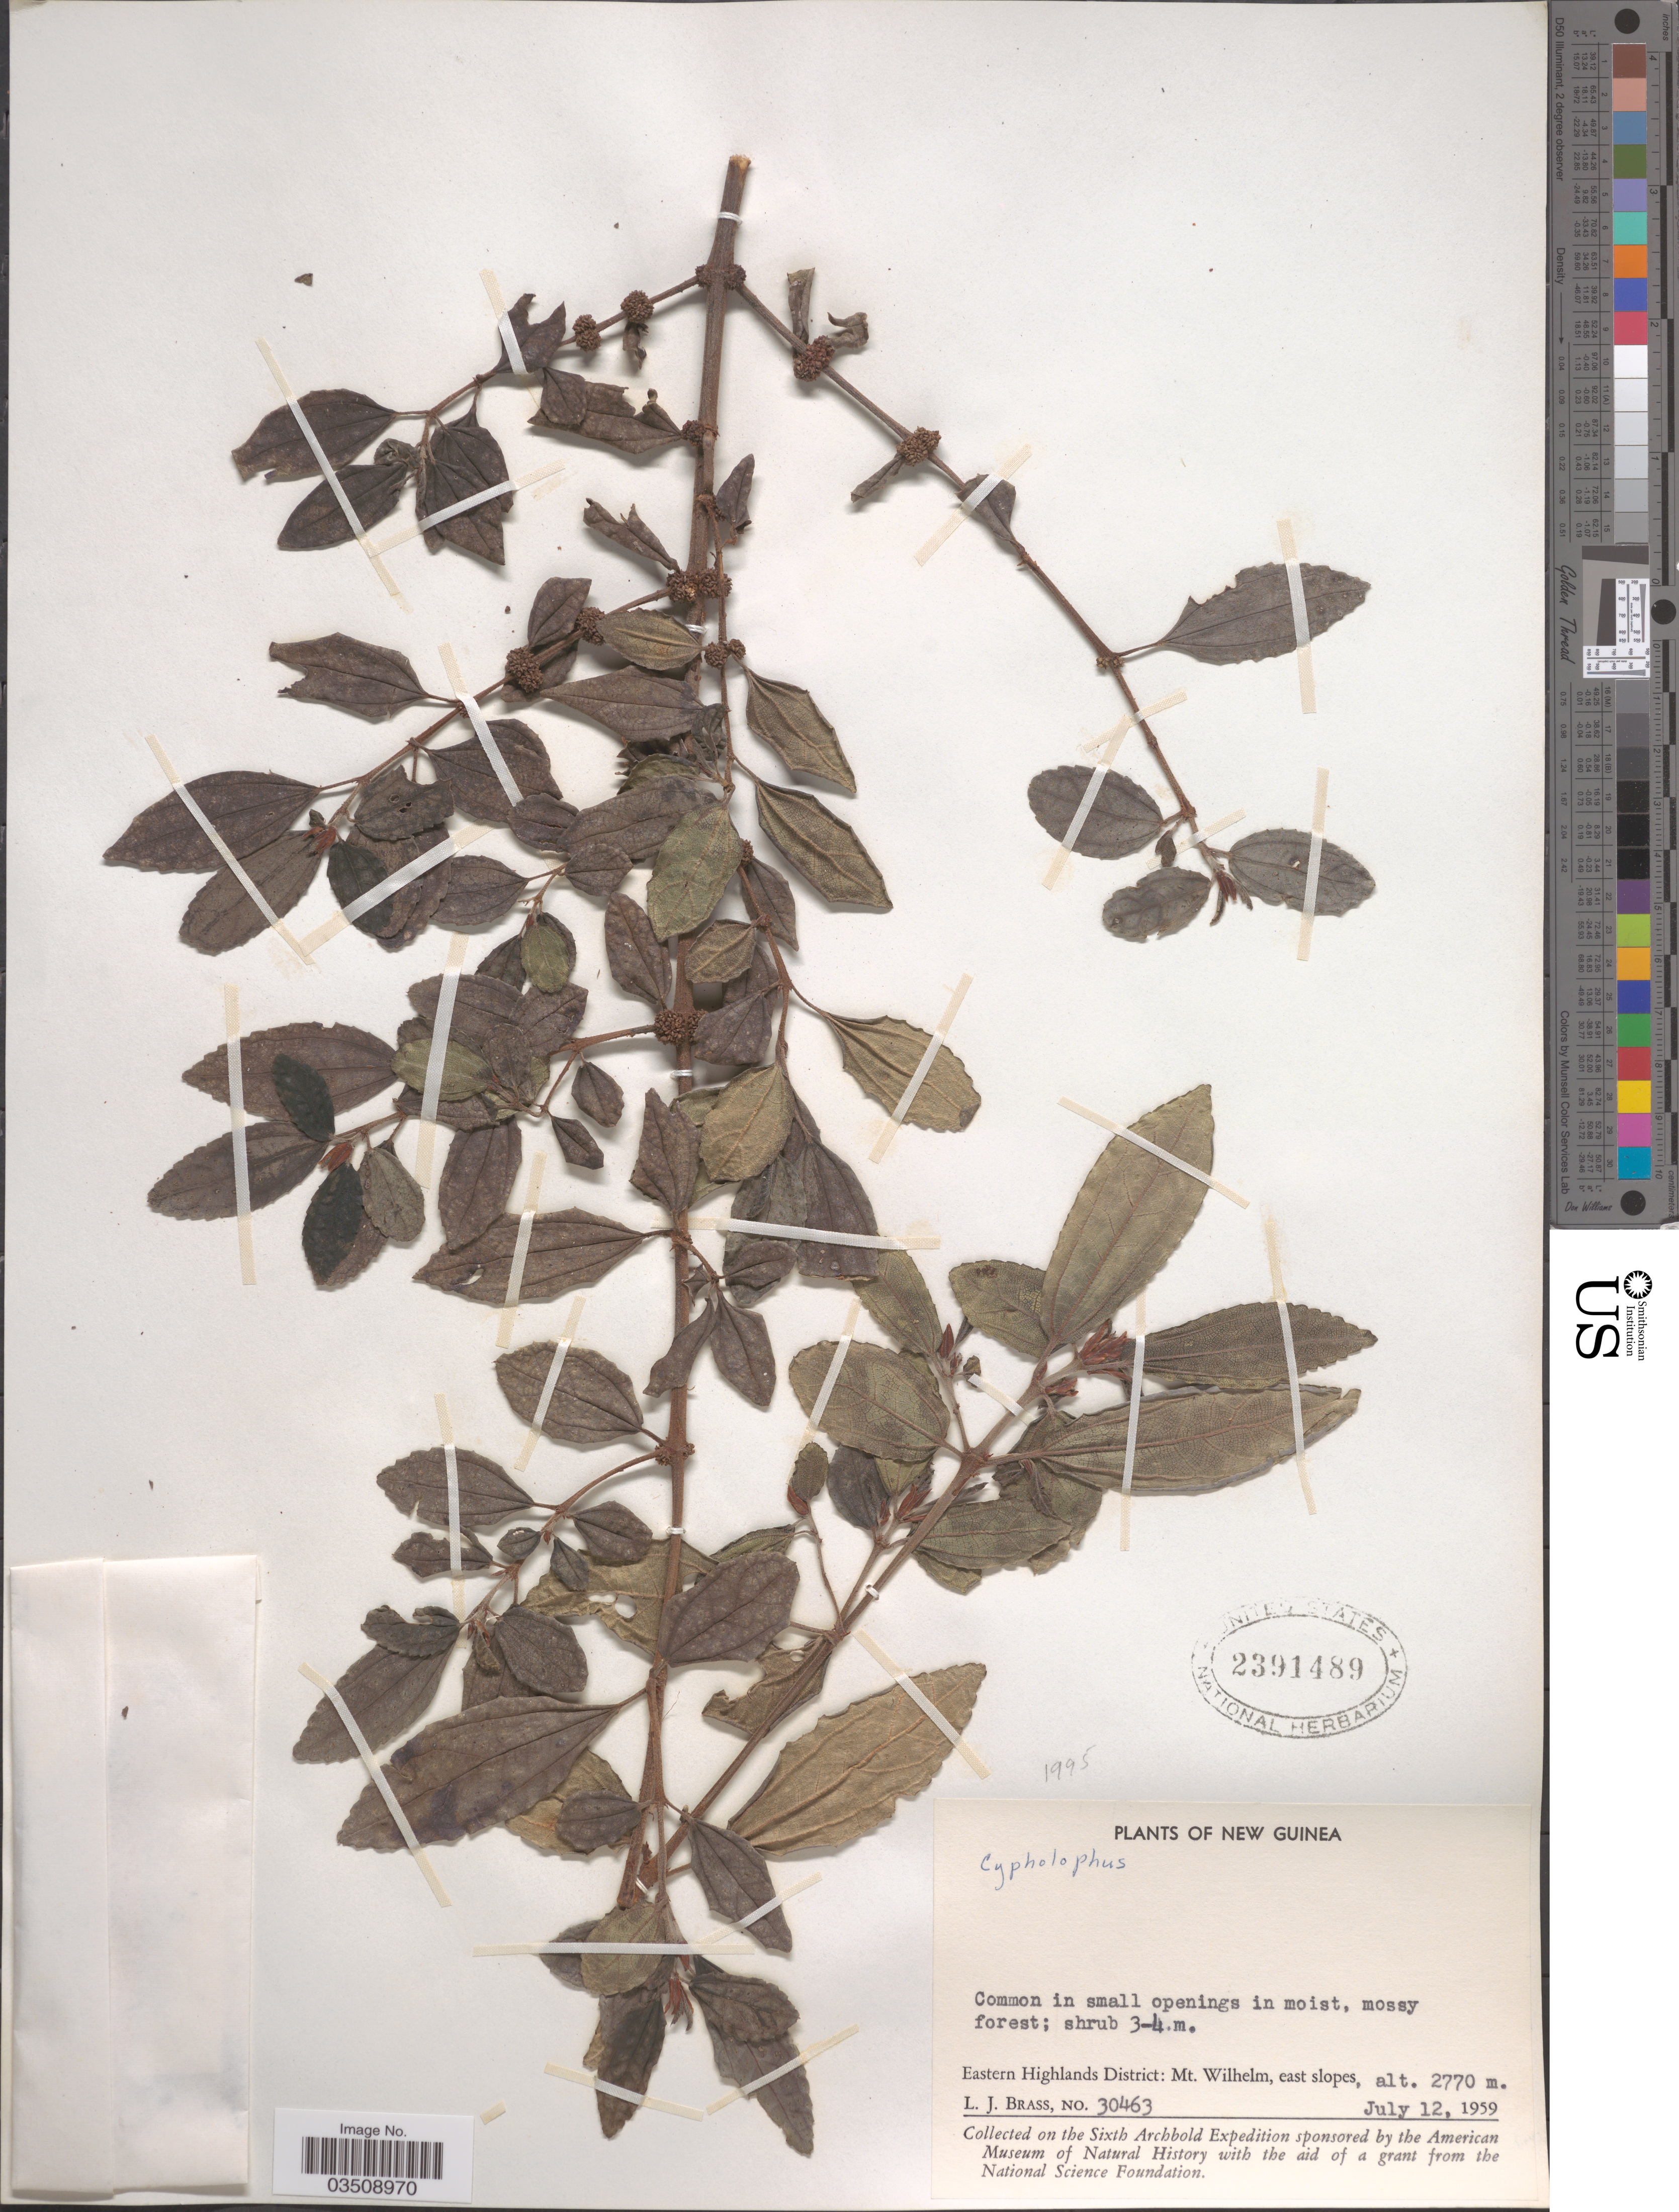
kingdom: Plantae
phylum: Tracheophyta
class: Magnoliopsida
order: Rosales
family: Urticaceae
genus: Cypholophus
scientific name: Cypholophus sp.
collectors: L. J. Brass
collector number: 30463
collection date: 1959-07-12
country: Papua New Guinea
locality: New Guinea. Eastern Highlands District: Mt. Wilhelm, east slopes.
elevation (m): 2770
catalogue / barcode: US 2391489